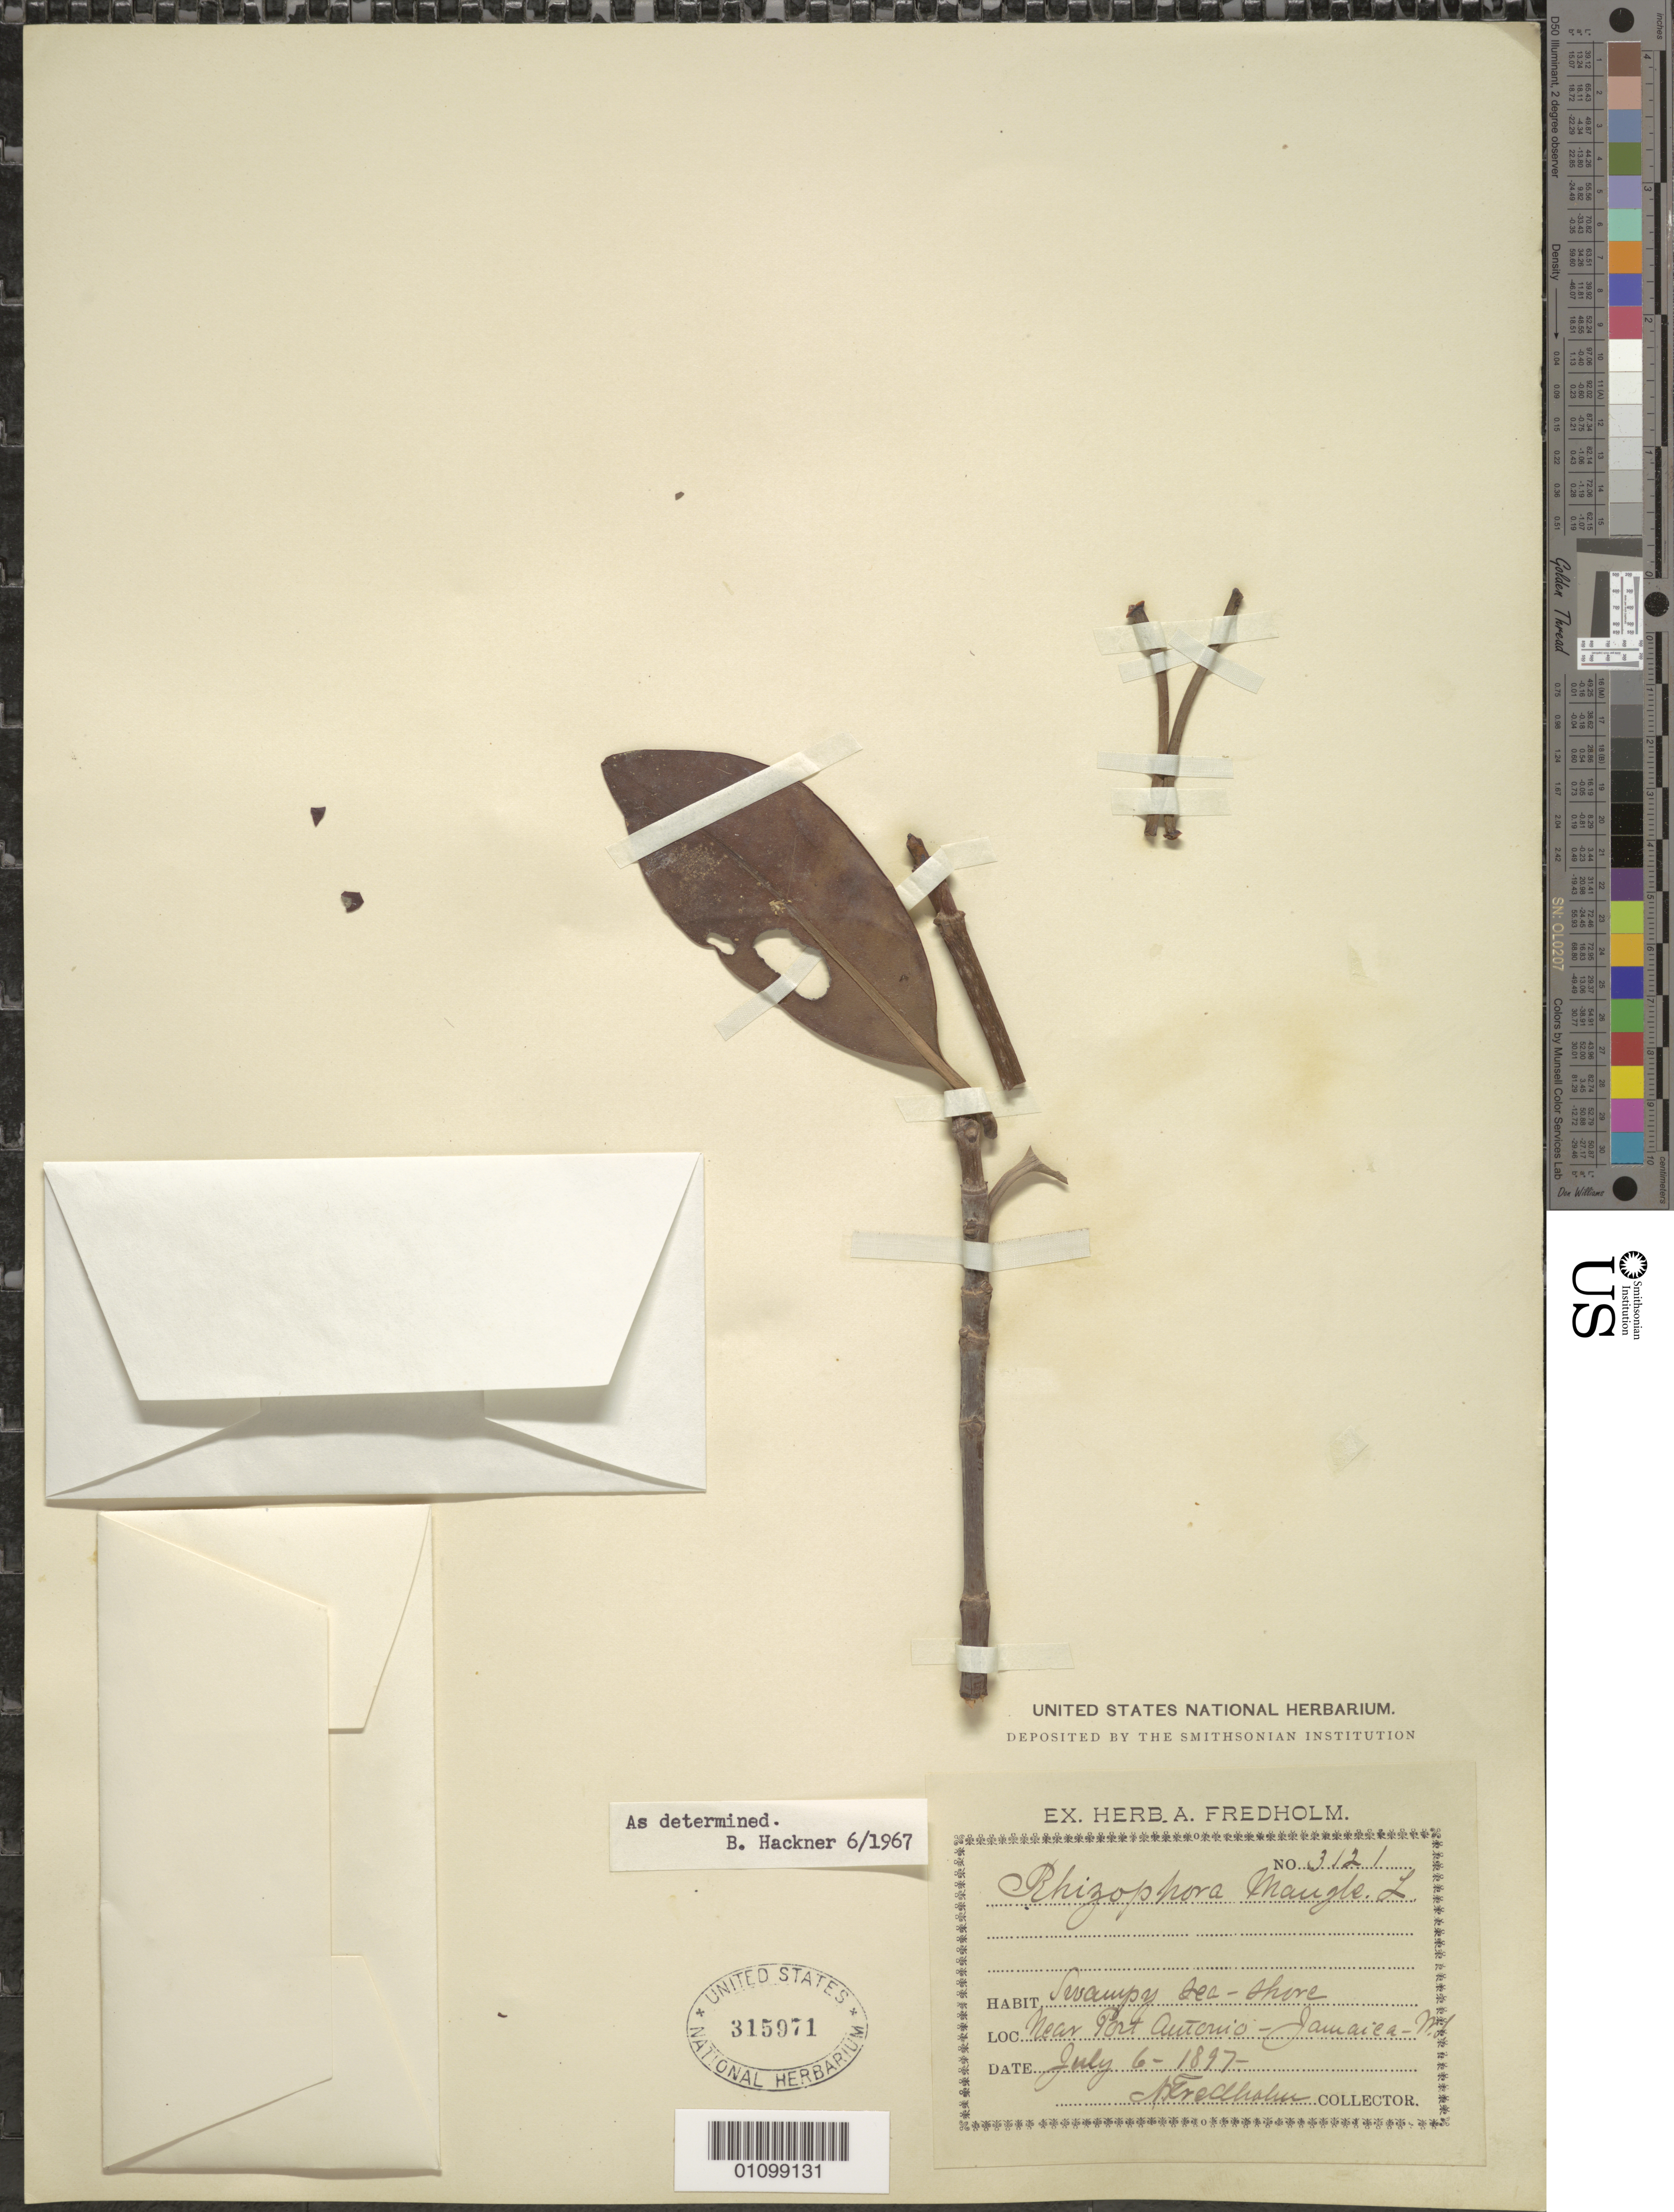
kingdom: Plantae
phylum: Tracheophyta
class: Magnoliopsida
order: Malpighiales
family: Rhizophoraceae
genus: Rhizophora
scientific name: Rhizophora mangle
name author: L.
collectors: A. Fredholm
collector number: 3121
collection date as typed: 06 Jul 1897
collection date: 1897-07-06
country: Jamaica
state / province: Portland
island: Jamaica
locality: Swampy sea shore. Near Port Antonio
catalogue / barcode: US 315971